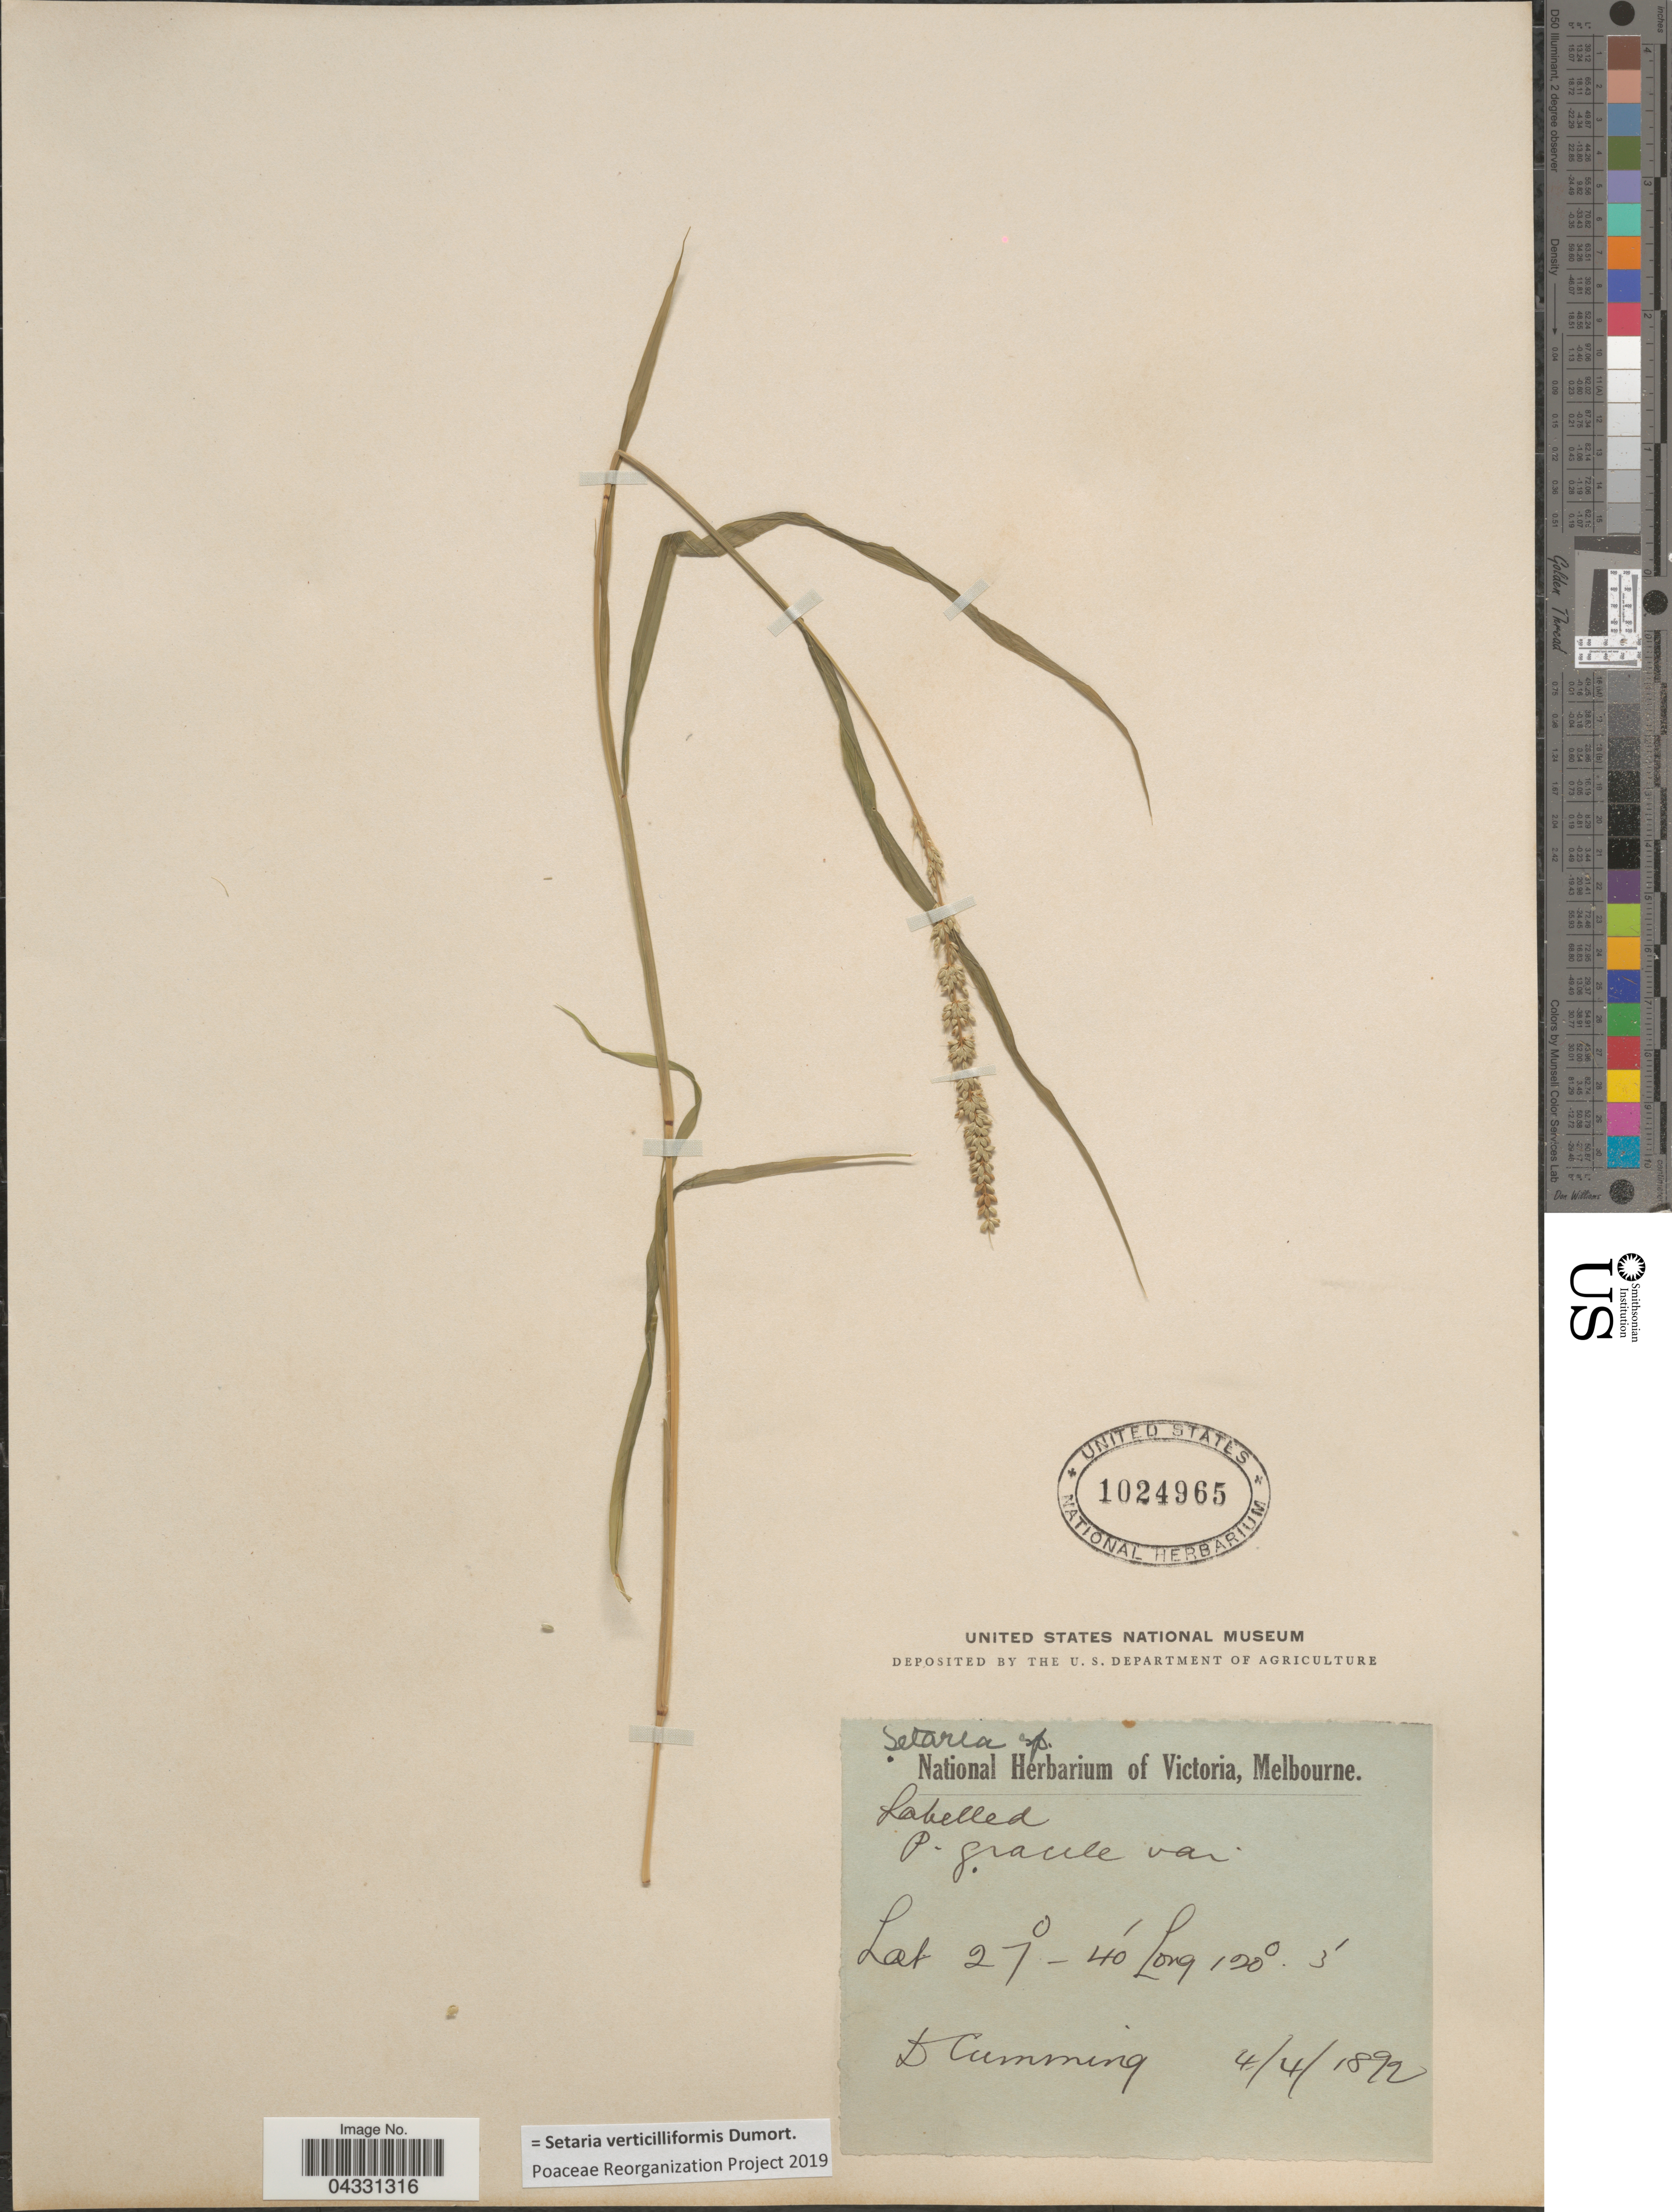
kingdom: Plantae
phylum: Tracheophyta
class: Liliopsida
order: Poales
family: Poaceae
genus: Setaria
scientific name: Setaria verticilliformis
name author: Dumort.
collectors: D. Cumming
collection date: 1892-04-04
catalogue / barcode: US 1024965